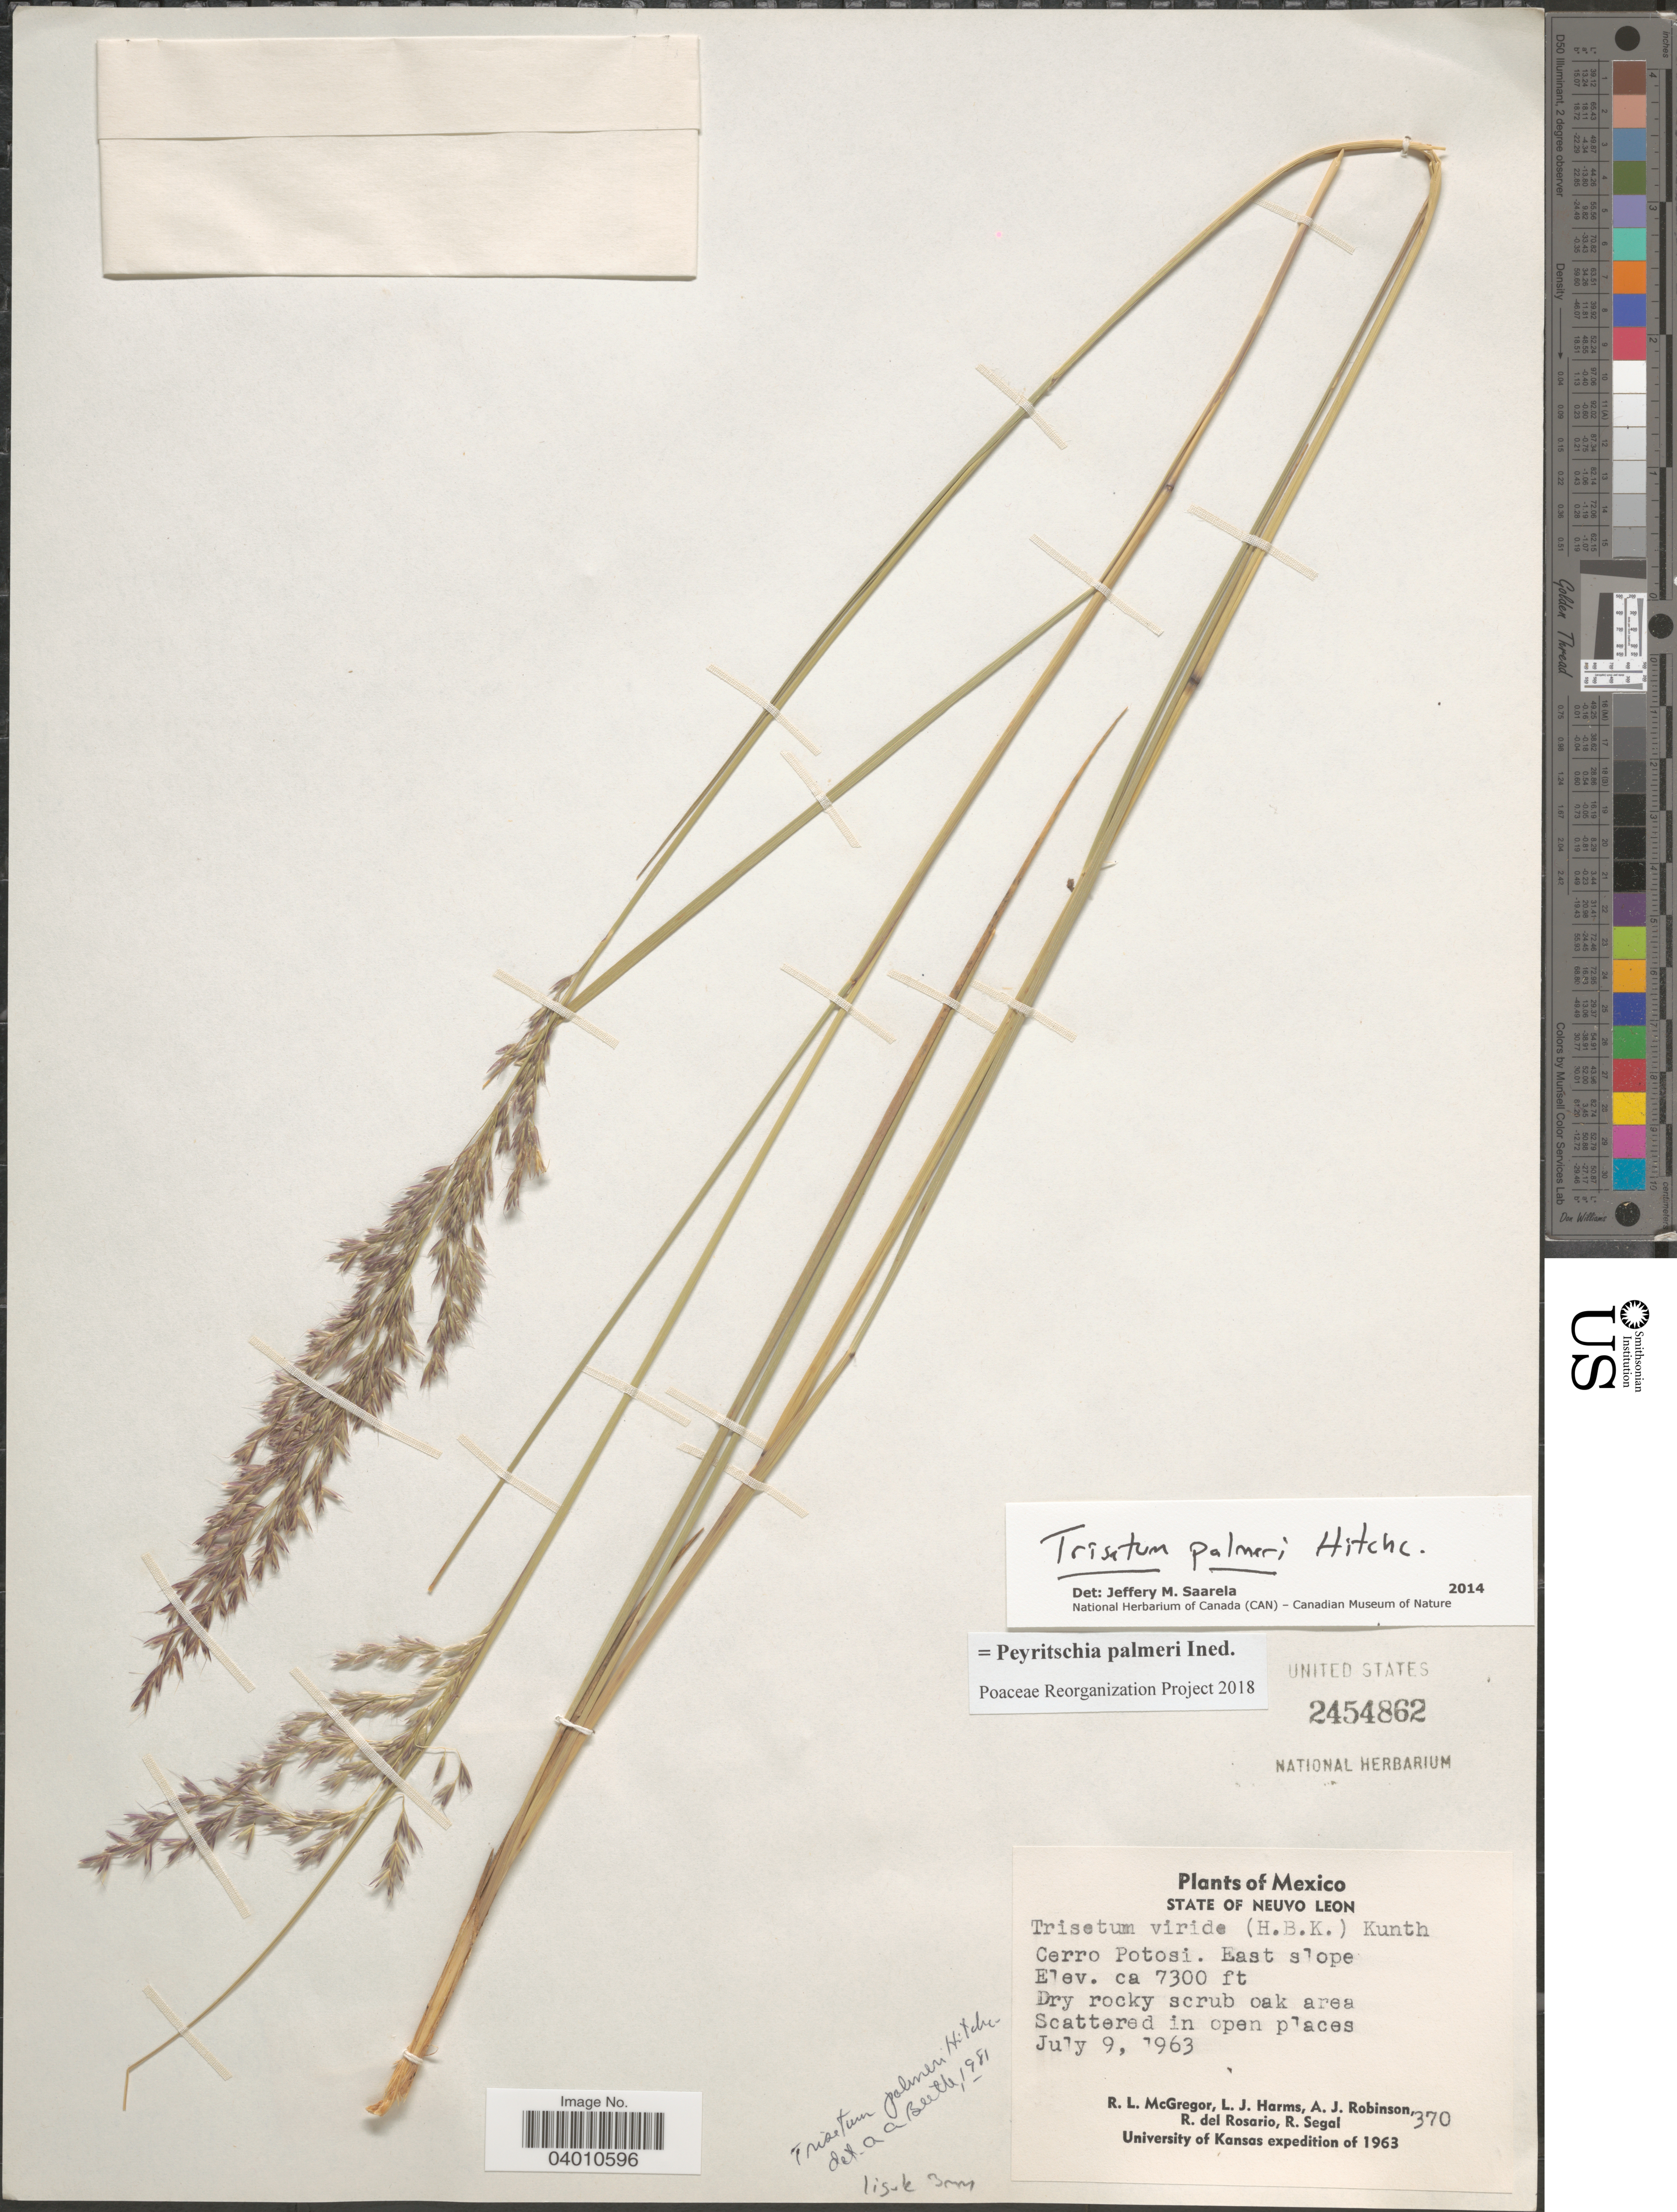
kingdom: Plantae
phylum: Tracheophyta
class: Liliopsida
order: Poales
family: Poaceae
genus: Peyritschia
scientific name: Peyritschia palmeri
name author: (Hitchc.) P.M. Peterson et al.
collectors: R. McGregor, L. Harms, A. J. Robinson, R. del Rosario & R. Segal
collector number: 370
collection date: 1963-07-09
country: Mexico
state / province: Nuevo León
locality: Cerro Potosi. East slope.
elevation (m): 2225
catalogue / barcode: US 2454862